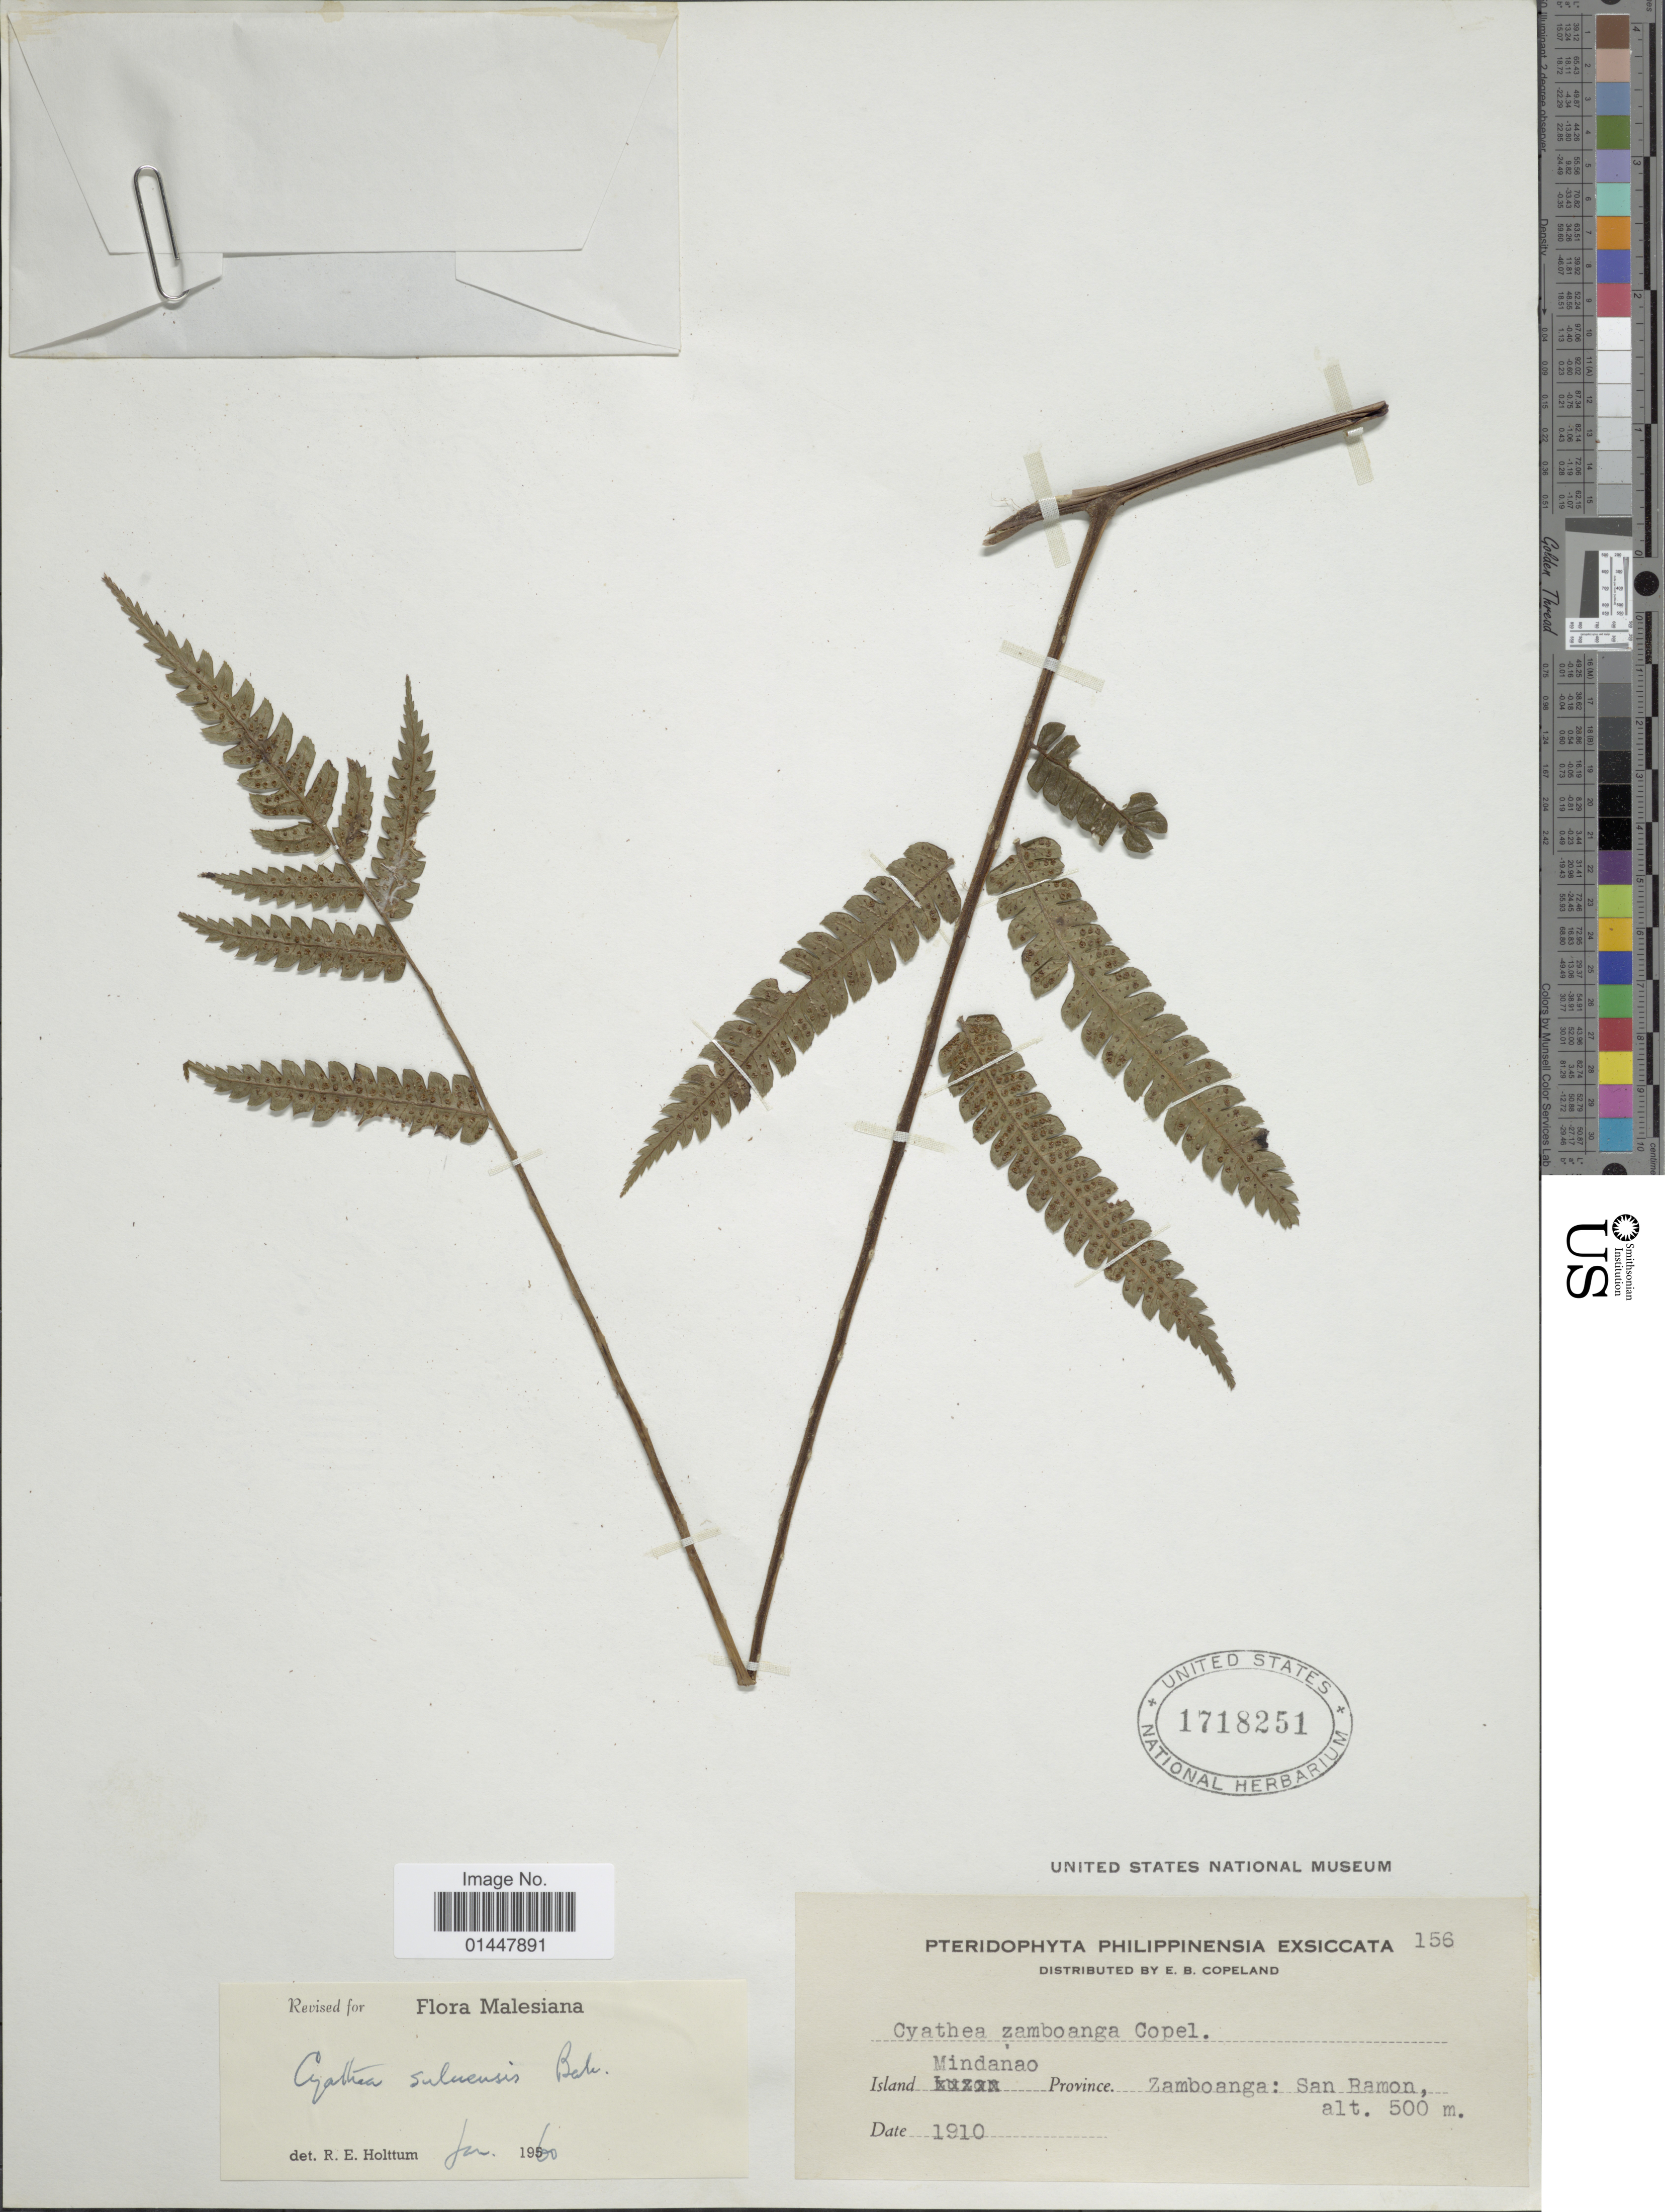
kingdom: Plantae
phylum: Tracheophyta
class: Polypodiopsida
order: Cyatheales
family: Cyatheaceae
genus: Sphaeropteris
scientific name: Sphaeropteris suluensis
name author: (Baker) R.M. Tryon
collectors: E. B. Copeland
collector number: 156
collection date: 1910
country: Philippines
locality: Mindanao, Province Zamboanga, San Ramon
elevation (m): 500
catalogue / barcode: US 1718251